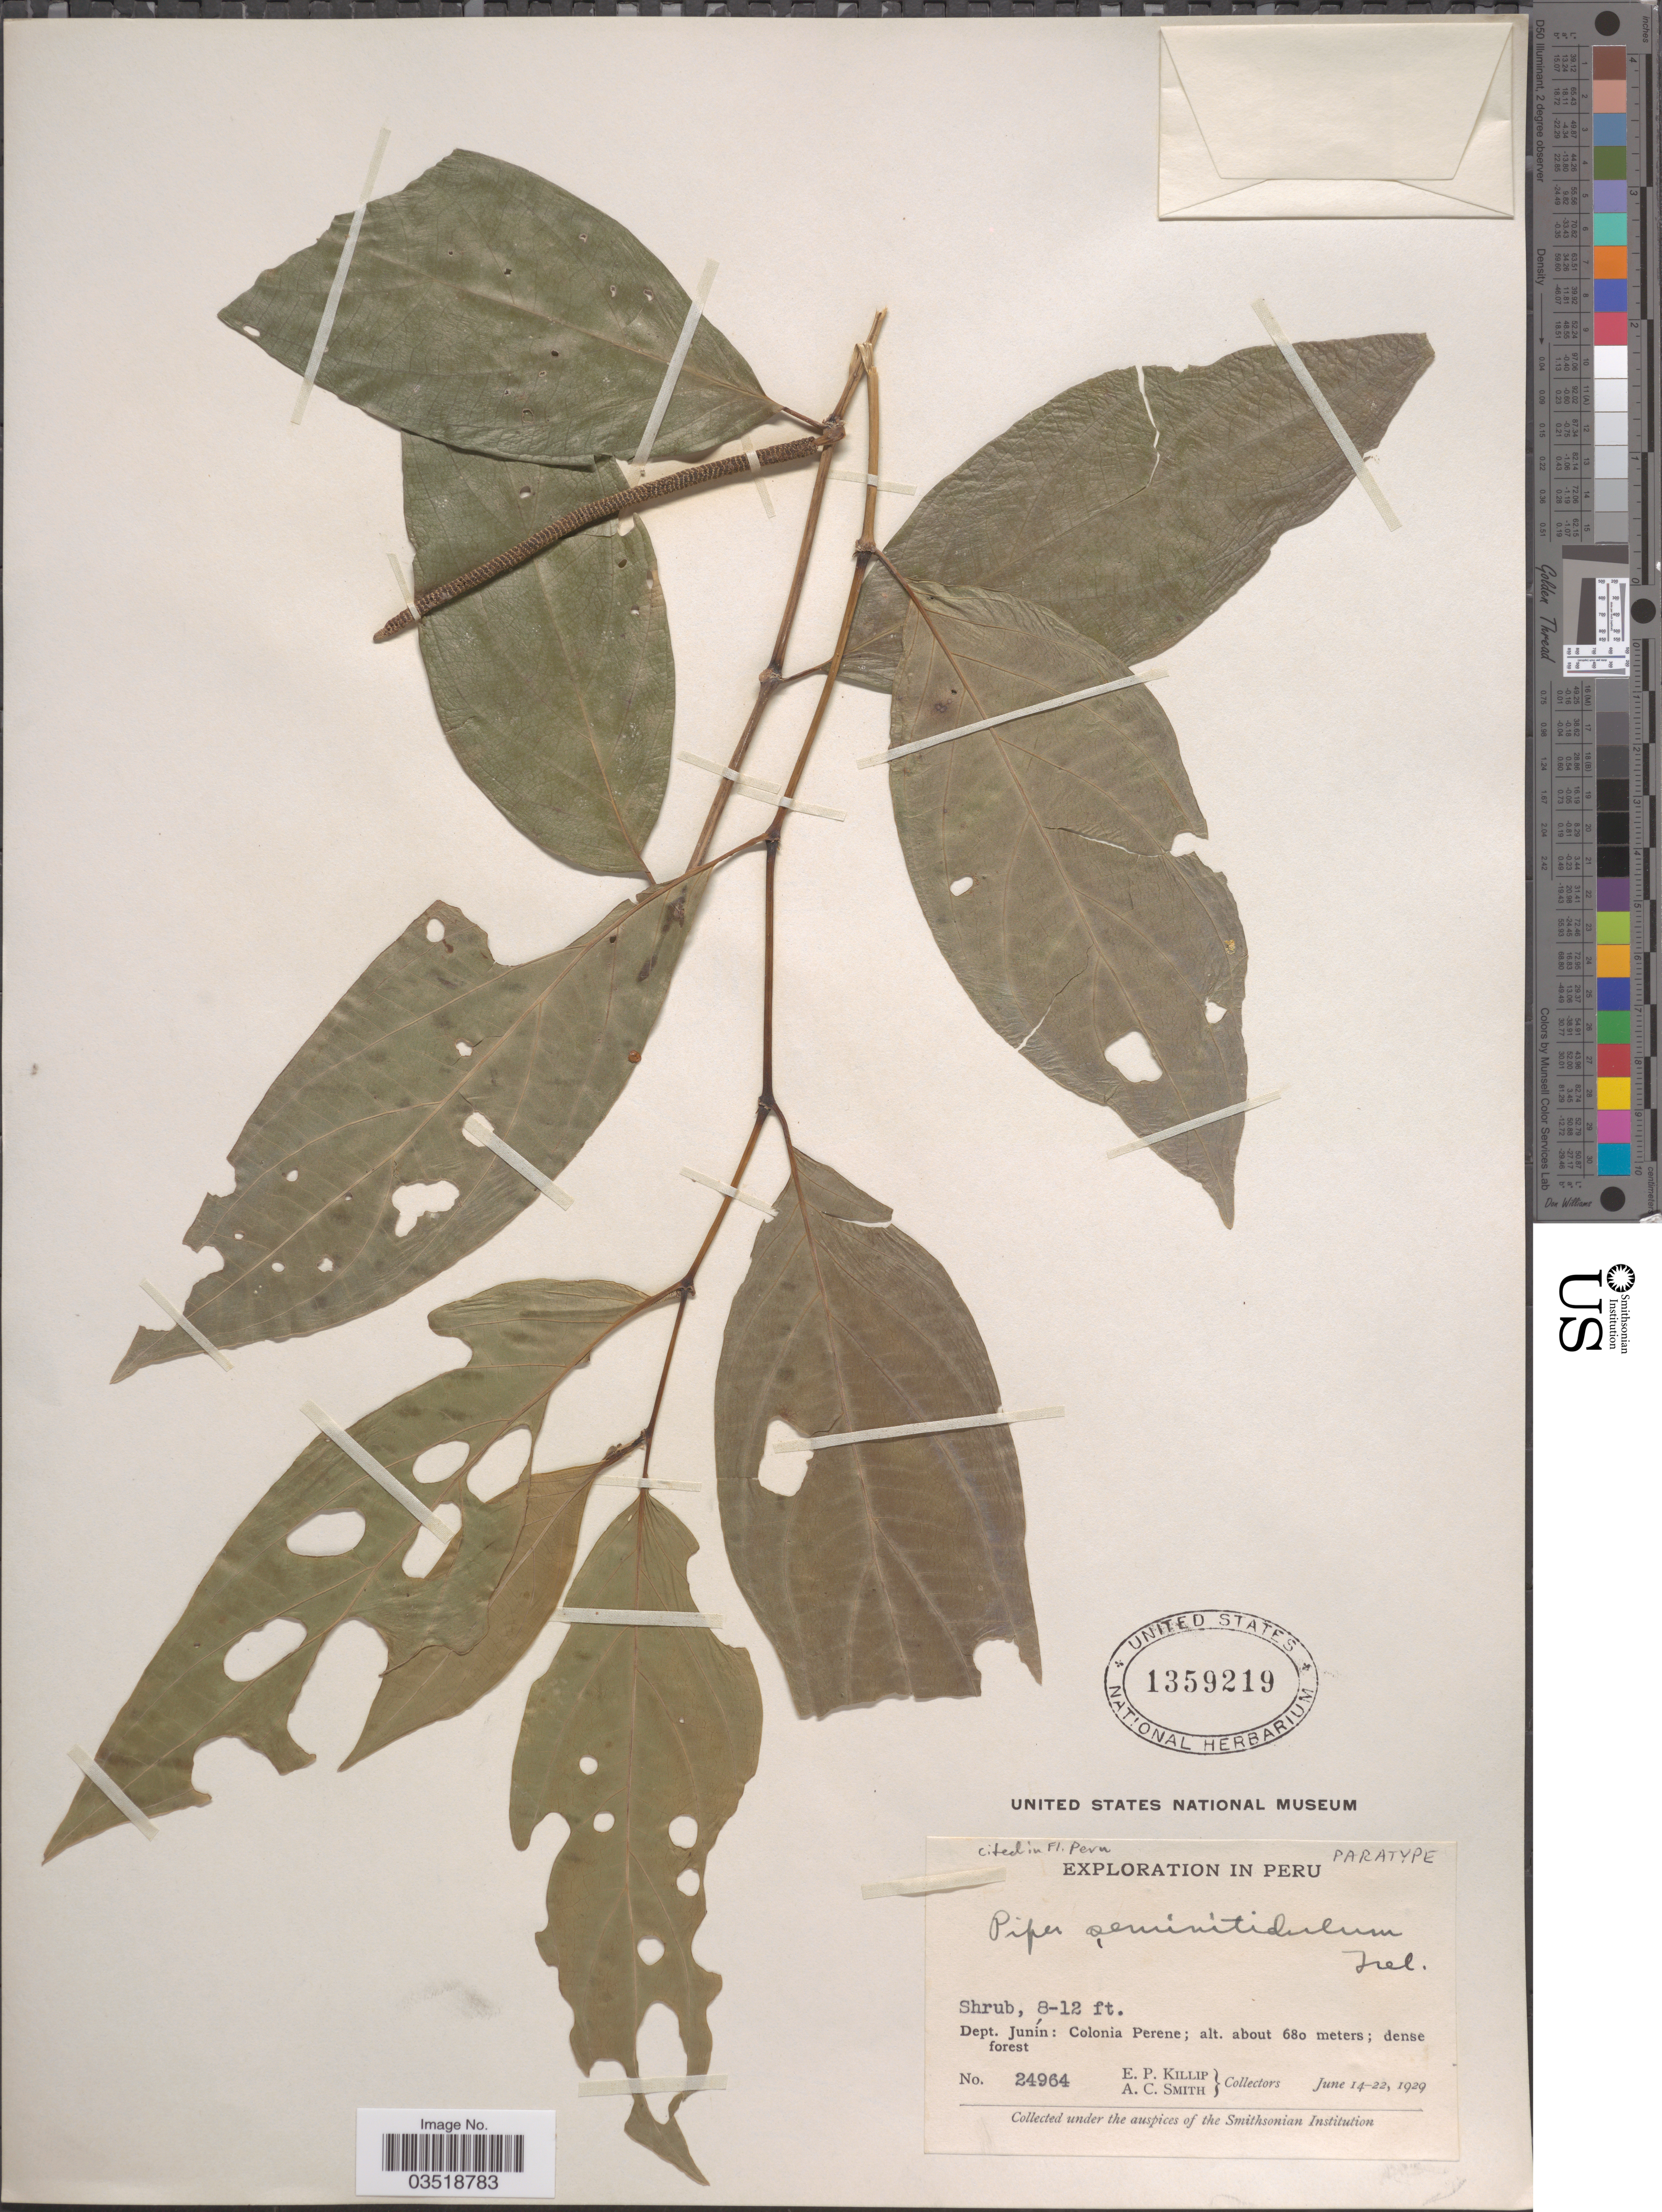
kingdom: Plantae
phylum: Tracheophyta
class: Magnoliopsida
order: Piperales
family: Piperaceae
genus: Piper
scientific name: Piper sp.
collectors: E. P. Killip & A. C. Smith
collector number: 24964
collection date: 1929-06-14/1929-06-22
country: Peru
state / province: Junín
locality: Dept. Junín; Colonia Perene.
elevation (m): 680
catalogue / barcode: US 1359219